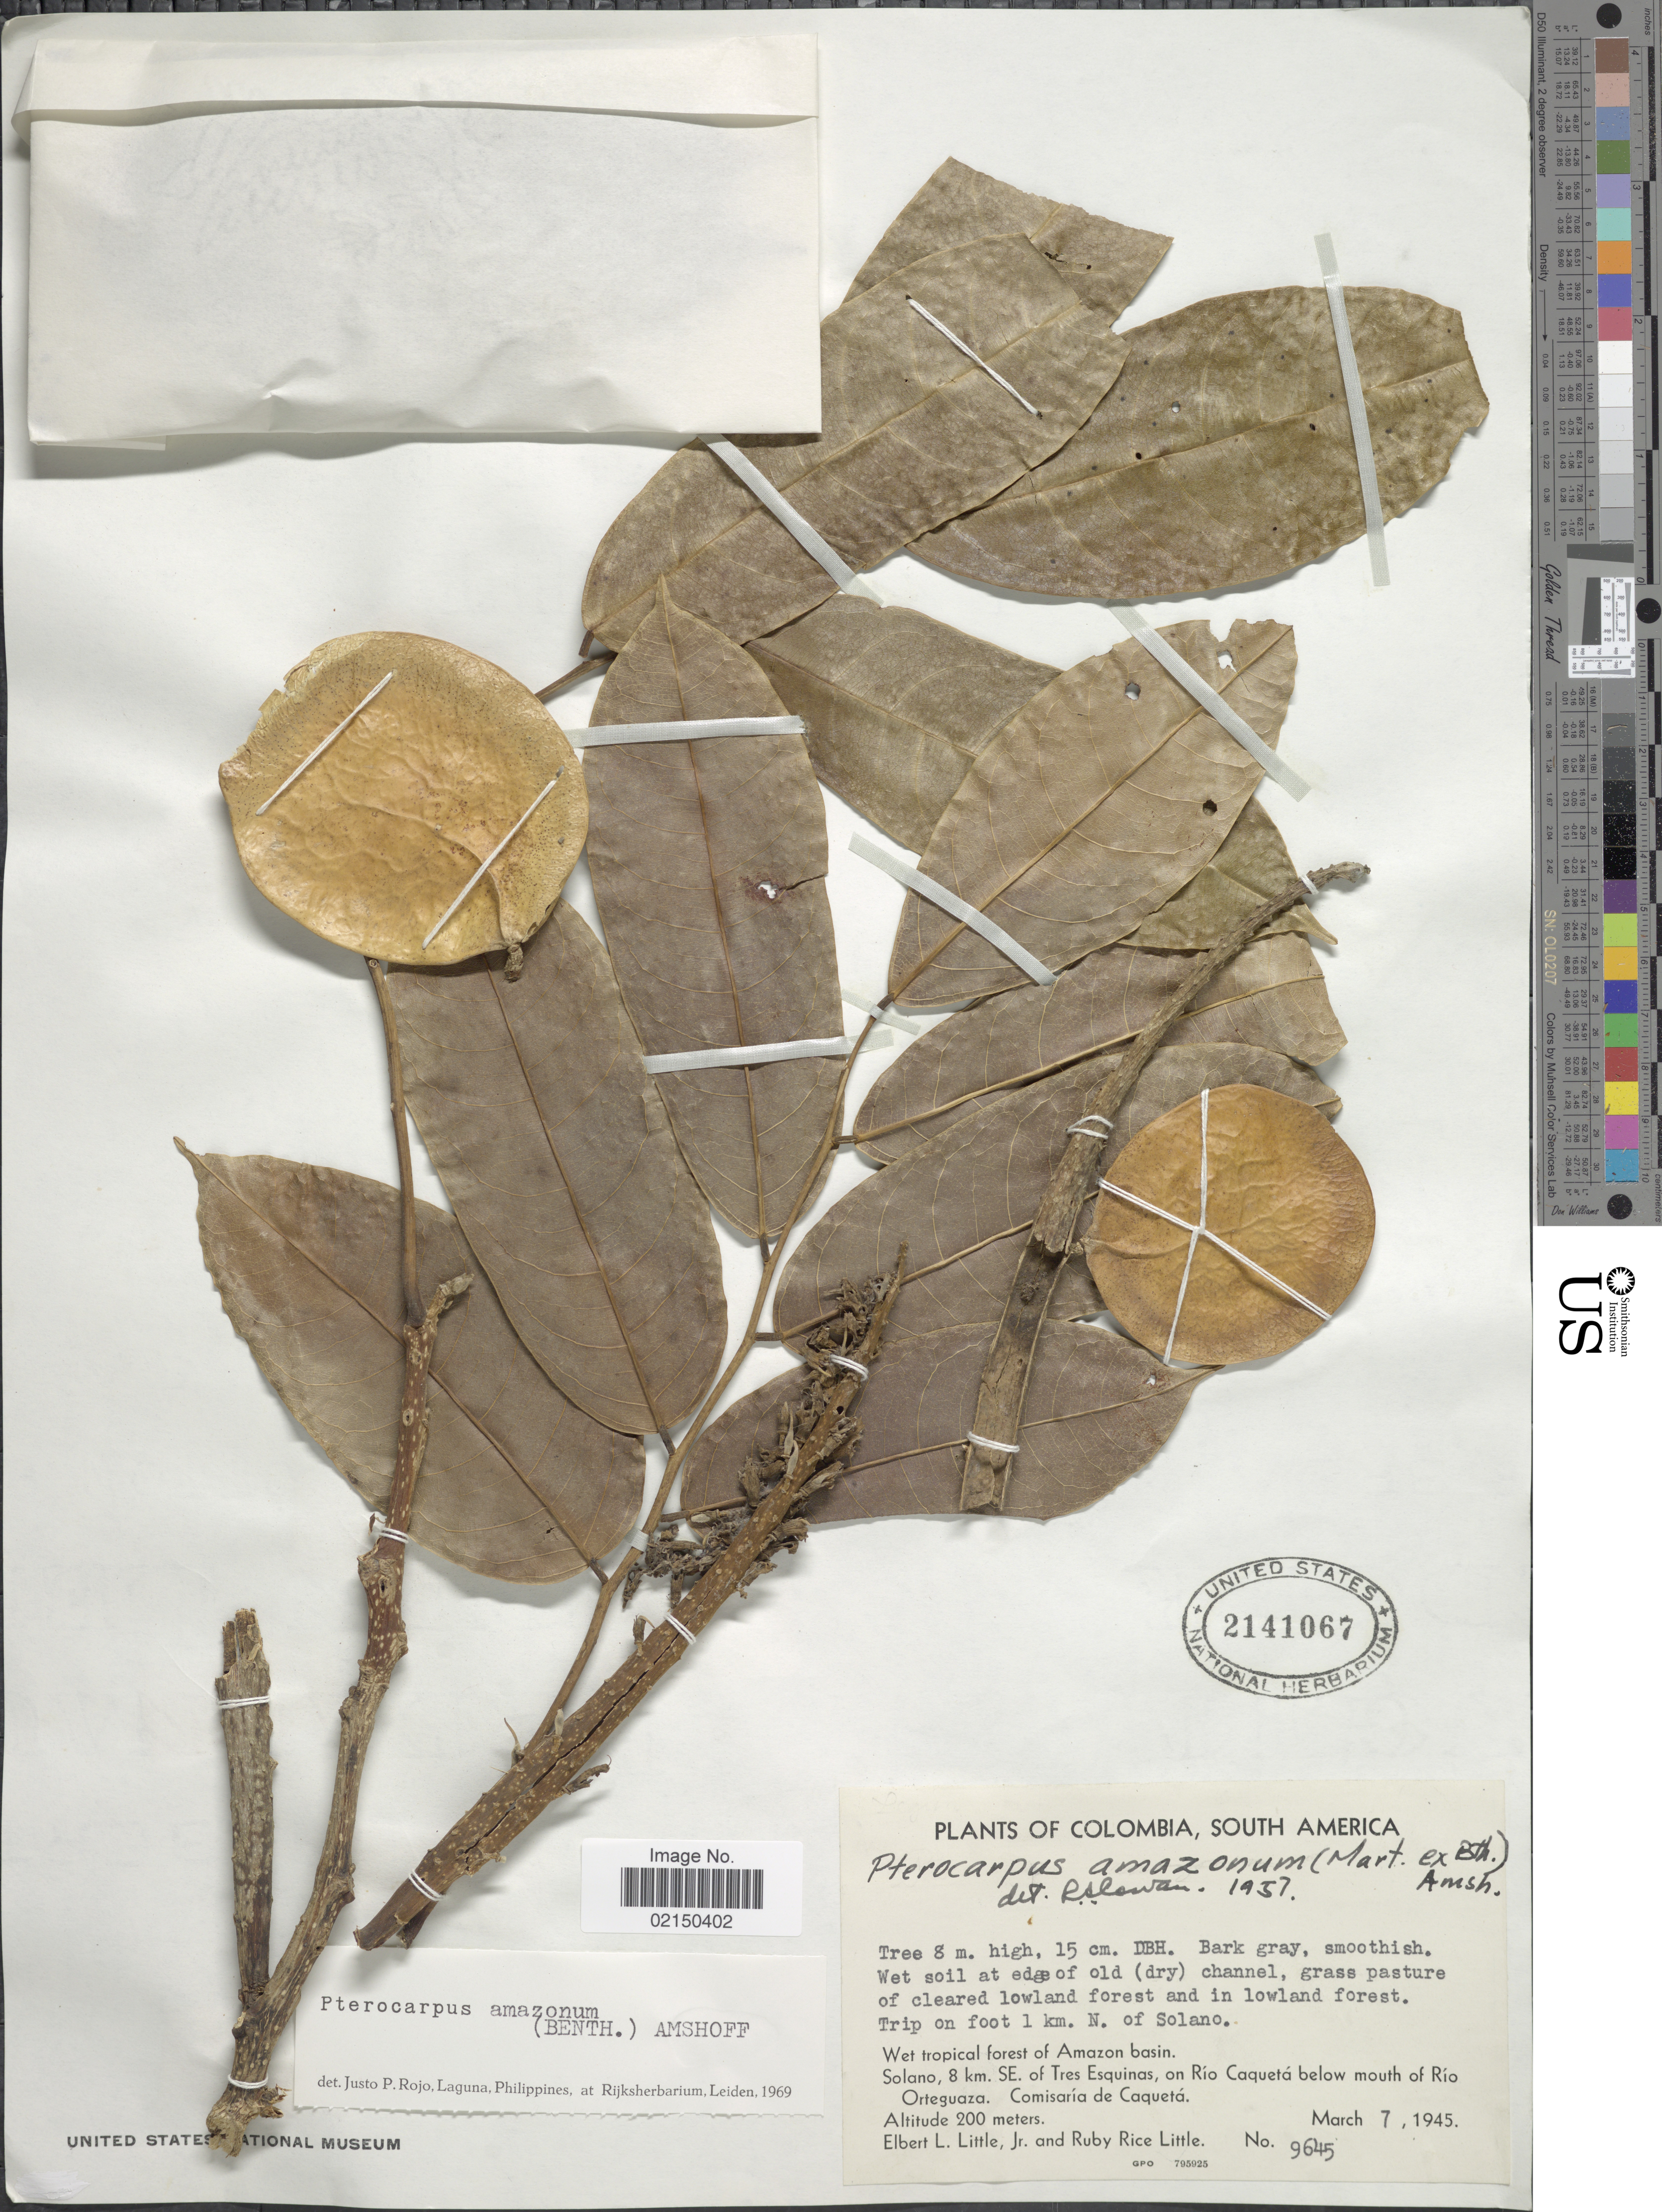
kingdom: Plantae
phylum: Tracheophyta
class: Magnoliopsida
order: Fabales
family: Fabaceae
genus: Pterocarpus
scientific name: Pterocarpus amazonum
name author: (Benth.) Amshoff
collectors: E. L. Little & R. R. Little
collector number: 9645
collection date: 1945-03-07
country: Colombia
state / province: Caquetá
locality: Trip on foot 1 km. N. of Solano, wet tropical forest of Amazon basin, Solano, 8 km. SE. of Tres Esquinas, on Rio Caqueta below mouth of Rio Orteguaza, Comisaria de Caqueta.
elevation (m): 200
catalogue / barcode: US 2141067